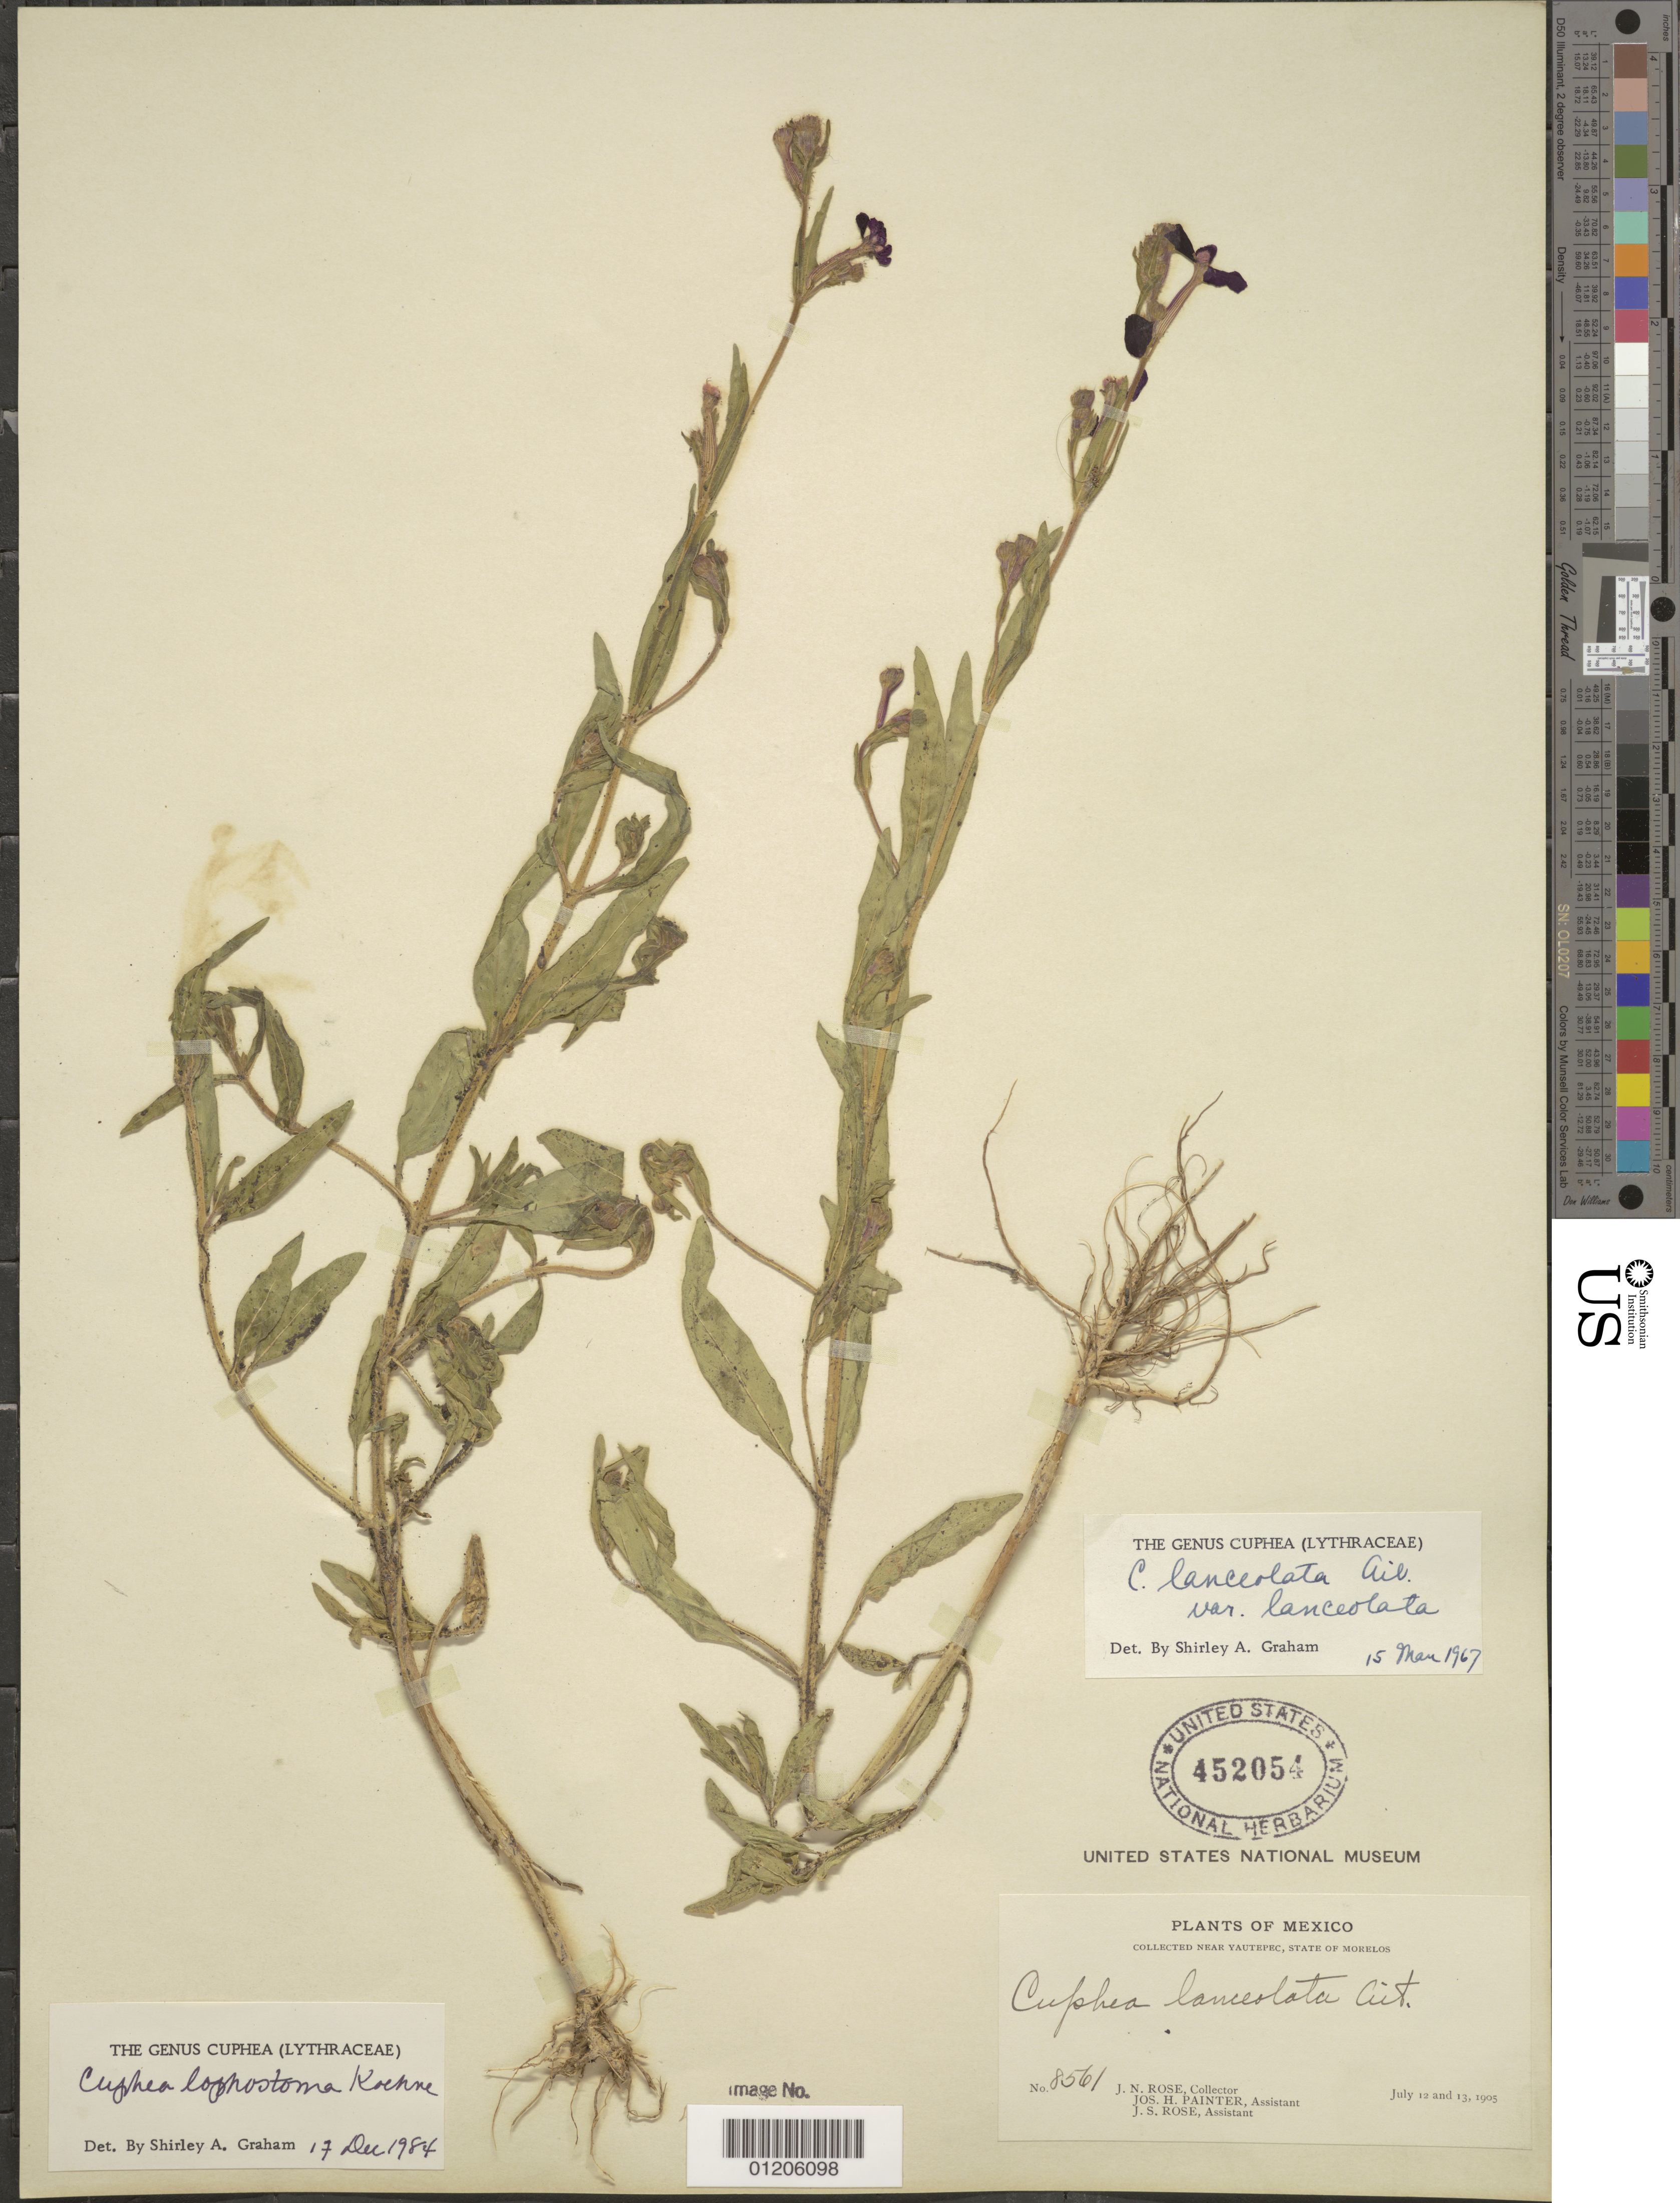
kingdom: Plantae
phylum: Tracheophyta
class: Magnoliopsida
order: Myrtales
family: Lythraceae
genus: Cuphea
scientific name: Cuphea lophostoma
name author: Koehne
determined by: Graham, S.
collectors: J. N. Rose, J. H. Painter & J. S. Rose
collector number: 8561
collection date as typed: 12 Jul 1905 and 13 Jul 1905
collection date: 1905-07-12,1905-07-13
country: Mexico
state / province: Morelos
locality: Near Yautepec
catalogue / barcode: US 452054